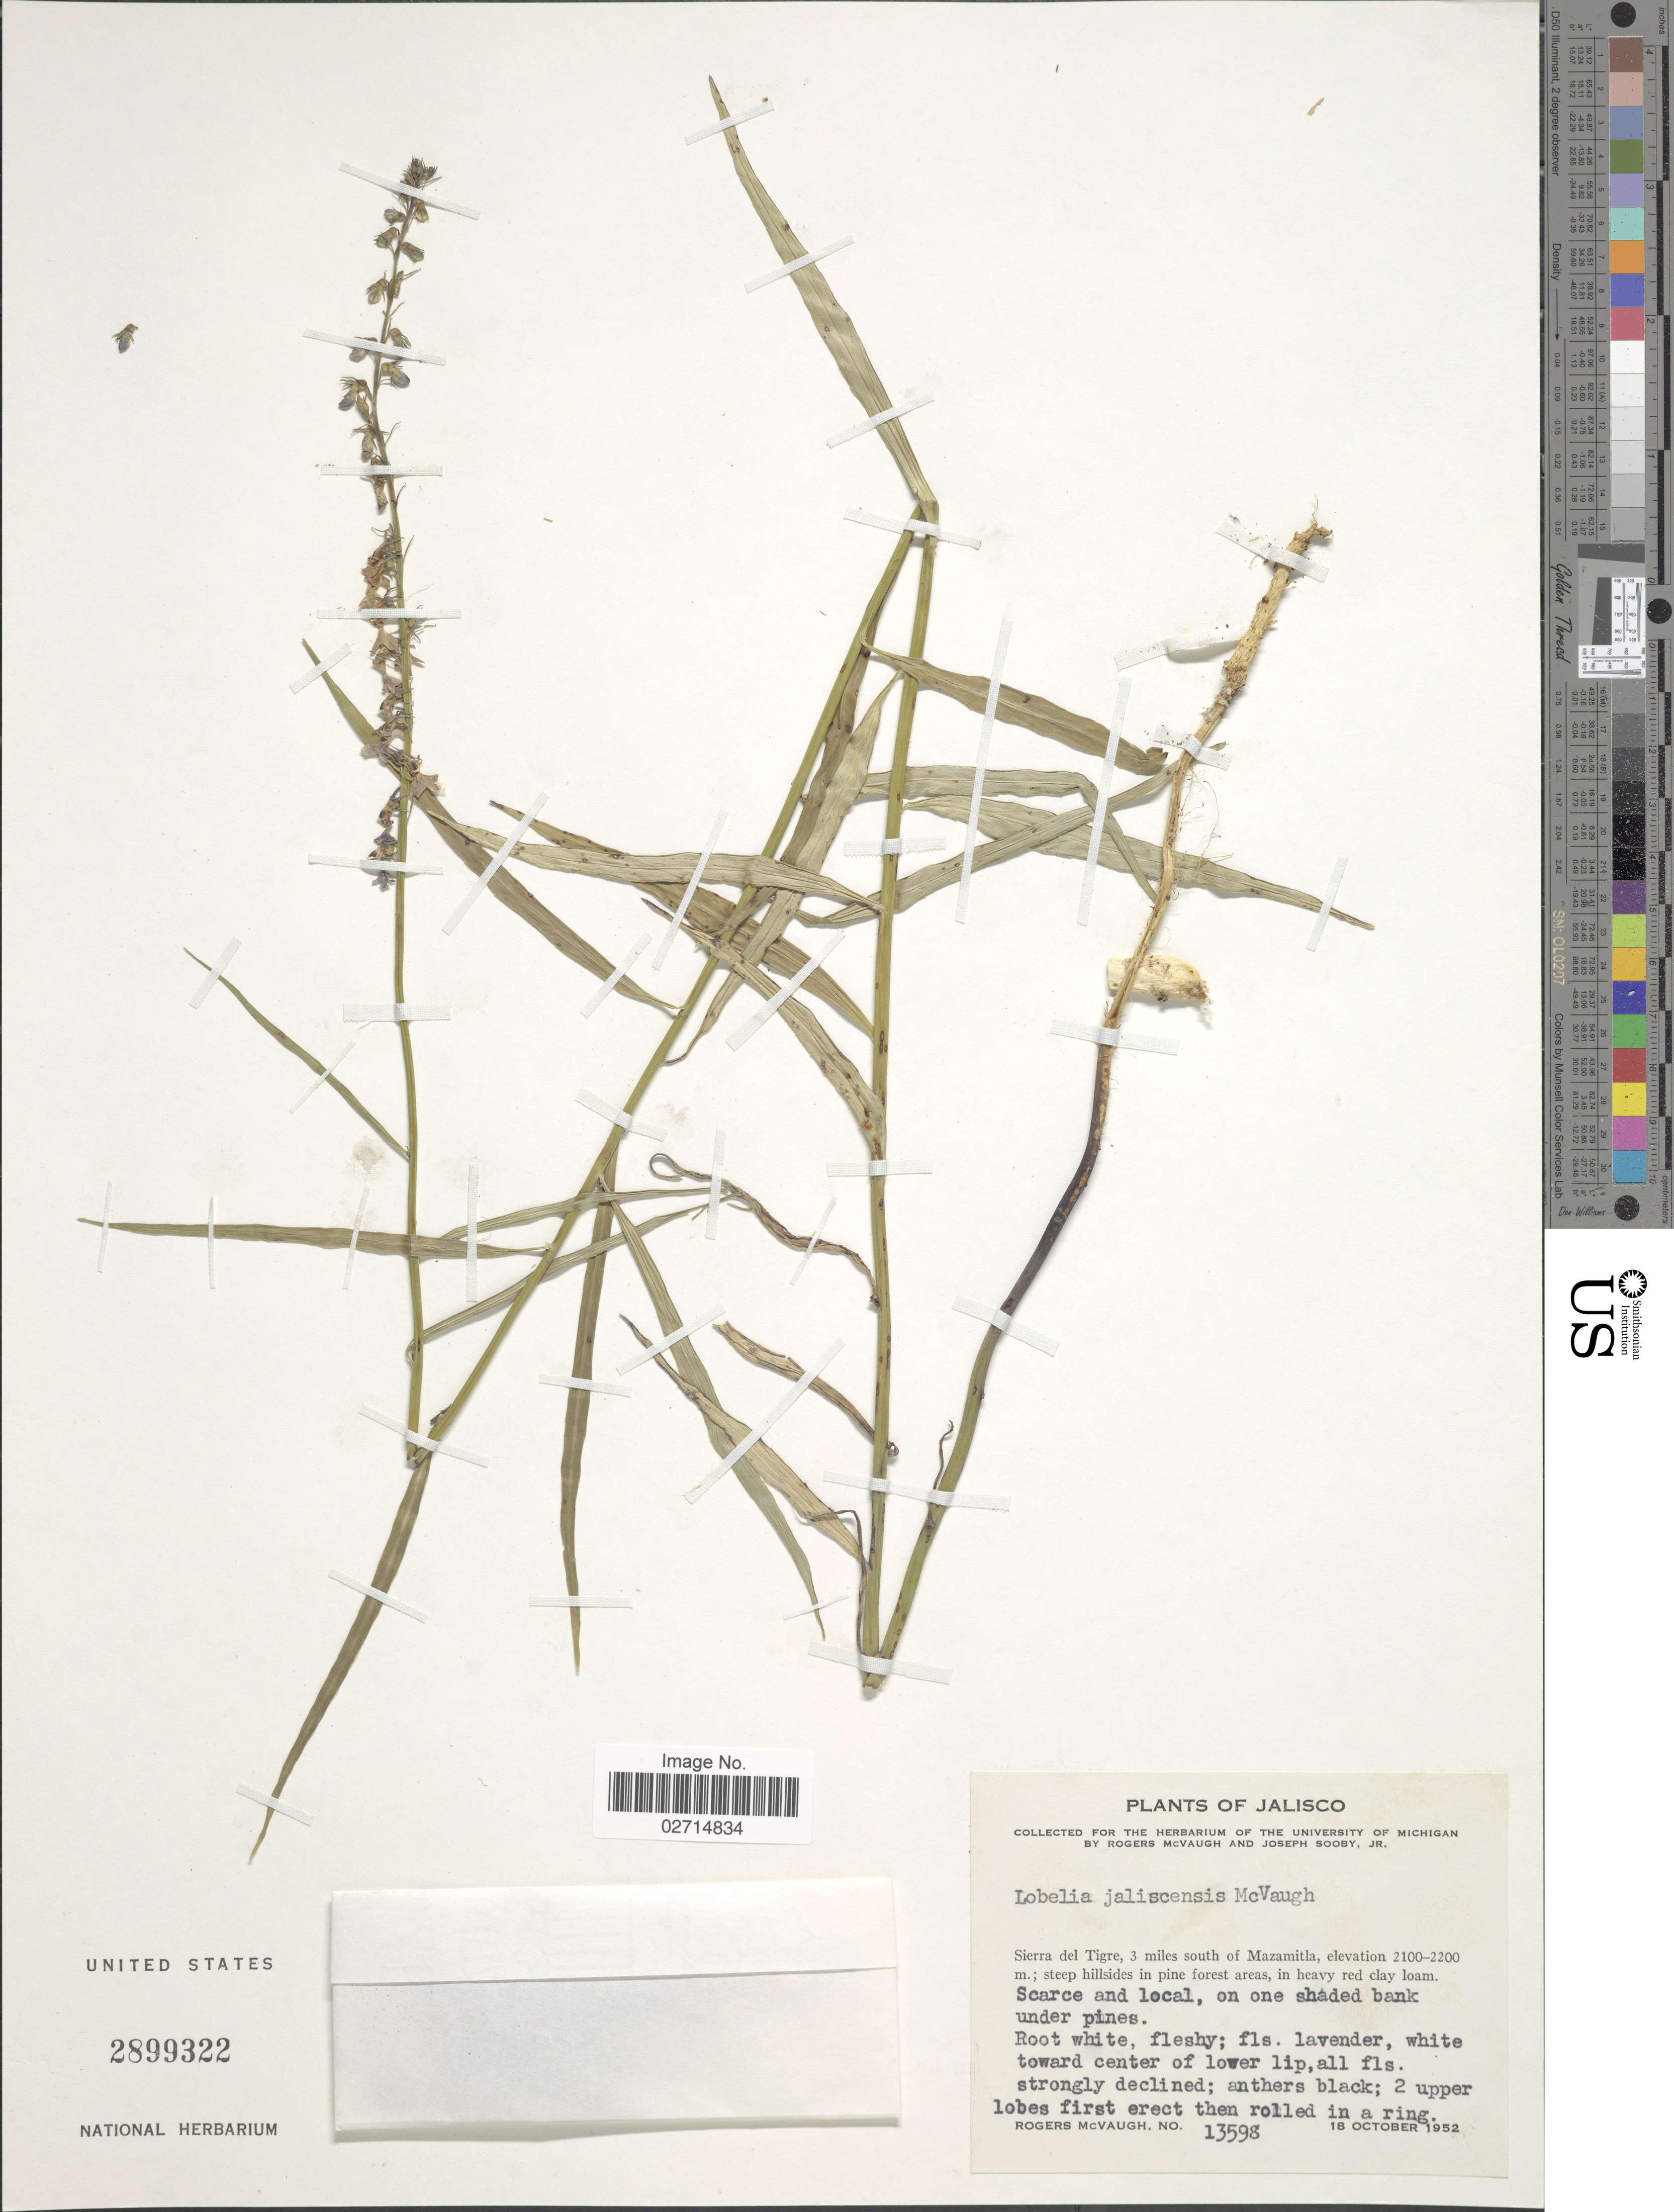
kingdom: Plantae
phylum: Tracheophyta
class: Magnoliopsida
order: Asterales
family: Campanulaceae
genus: Lobelia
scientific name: Lobelia jaliscensis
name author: McVaugh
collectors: R. McVaugh & J. Sooby Jr.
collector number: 13598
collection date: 1952-10-18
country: Mexico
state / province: Jalisco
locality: Sierra del Tigre, 3 miles south of Mazamitla.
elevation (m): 2100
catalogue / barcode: US 2899322